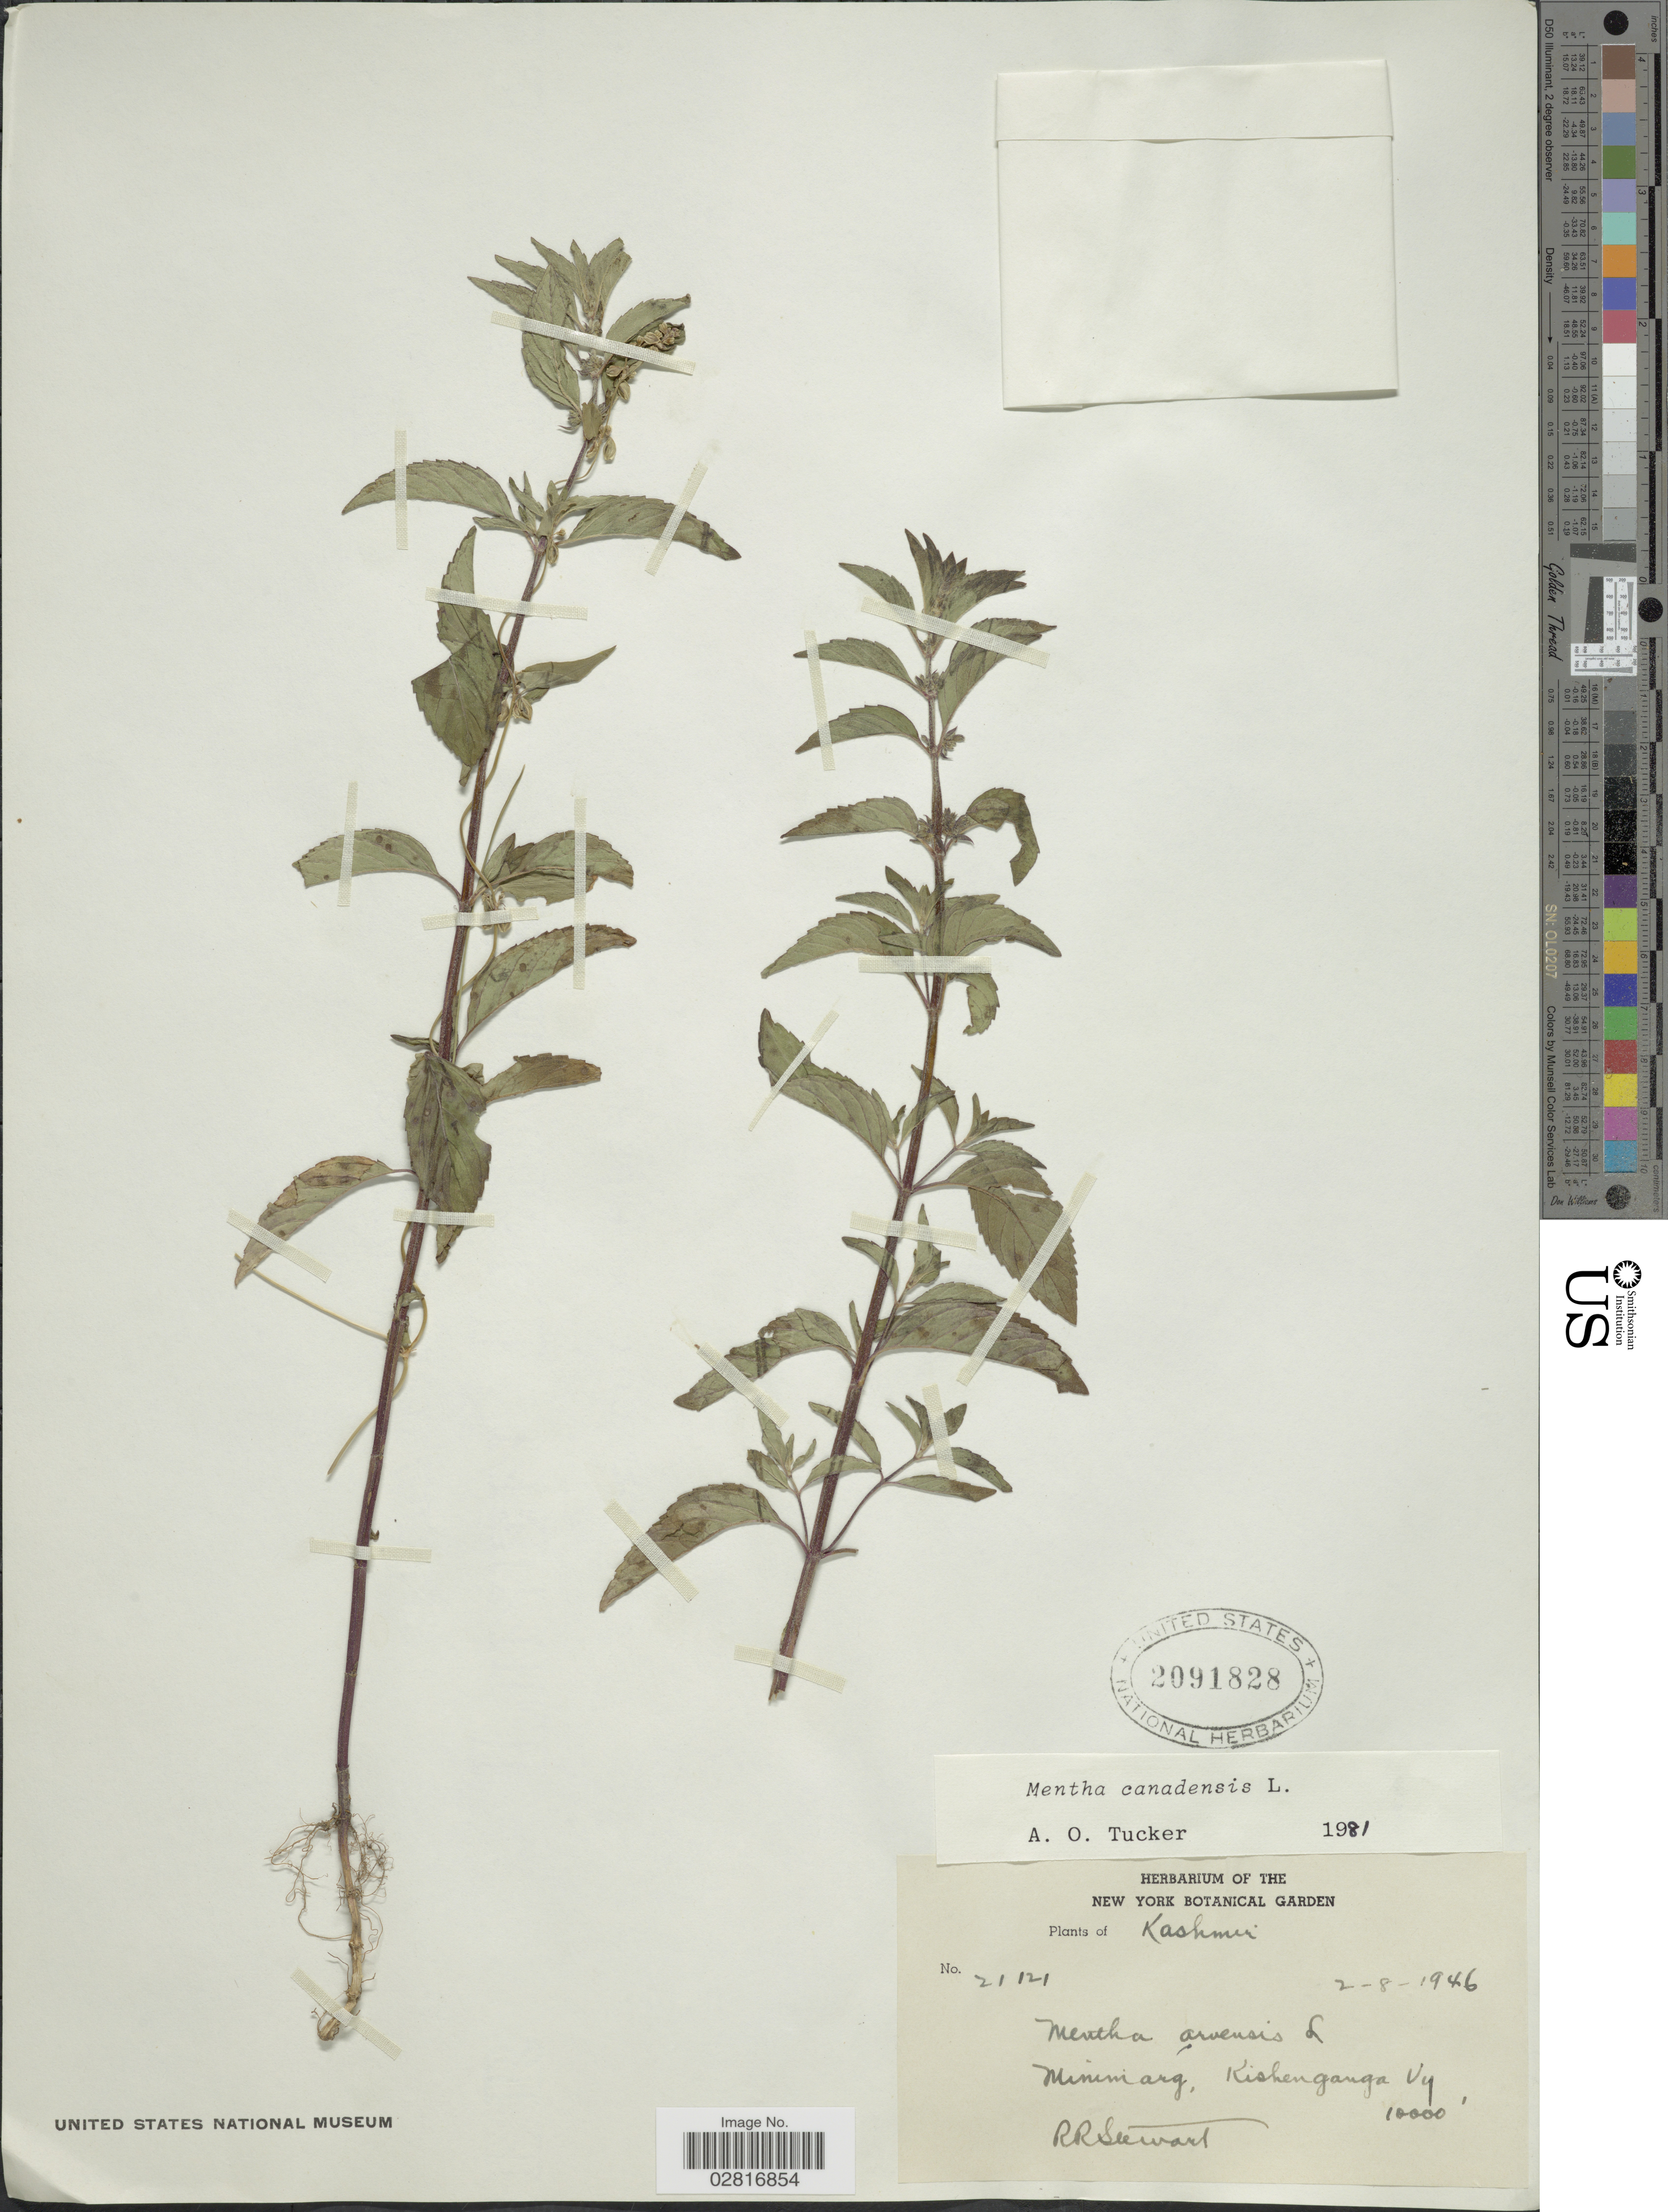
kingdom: Plantae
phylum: Tracheophyta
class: Magnoliopsida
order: Lamiales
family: Lamiaceae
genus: Mentha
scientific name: Mentha canadensis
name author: L.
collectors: R. R. Stewart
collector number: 21121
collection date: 1946-08-02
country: Pakistan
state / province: Gilgit-Baltistan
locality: Kashmir, Minimarg, Kishenganga Vy.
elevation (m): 3048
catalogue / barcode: US 2091828